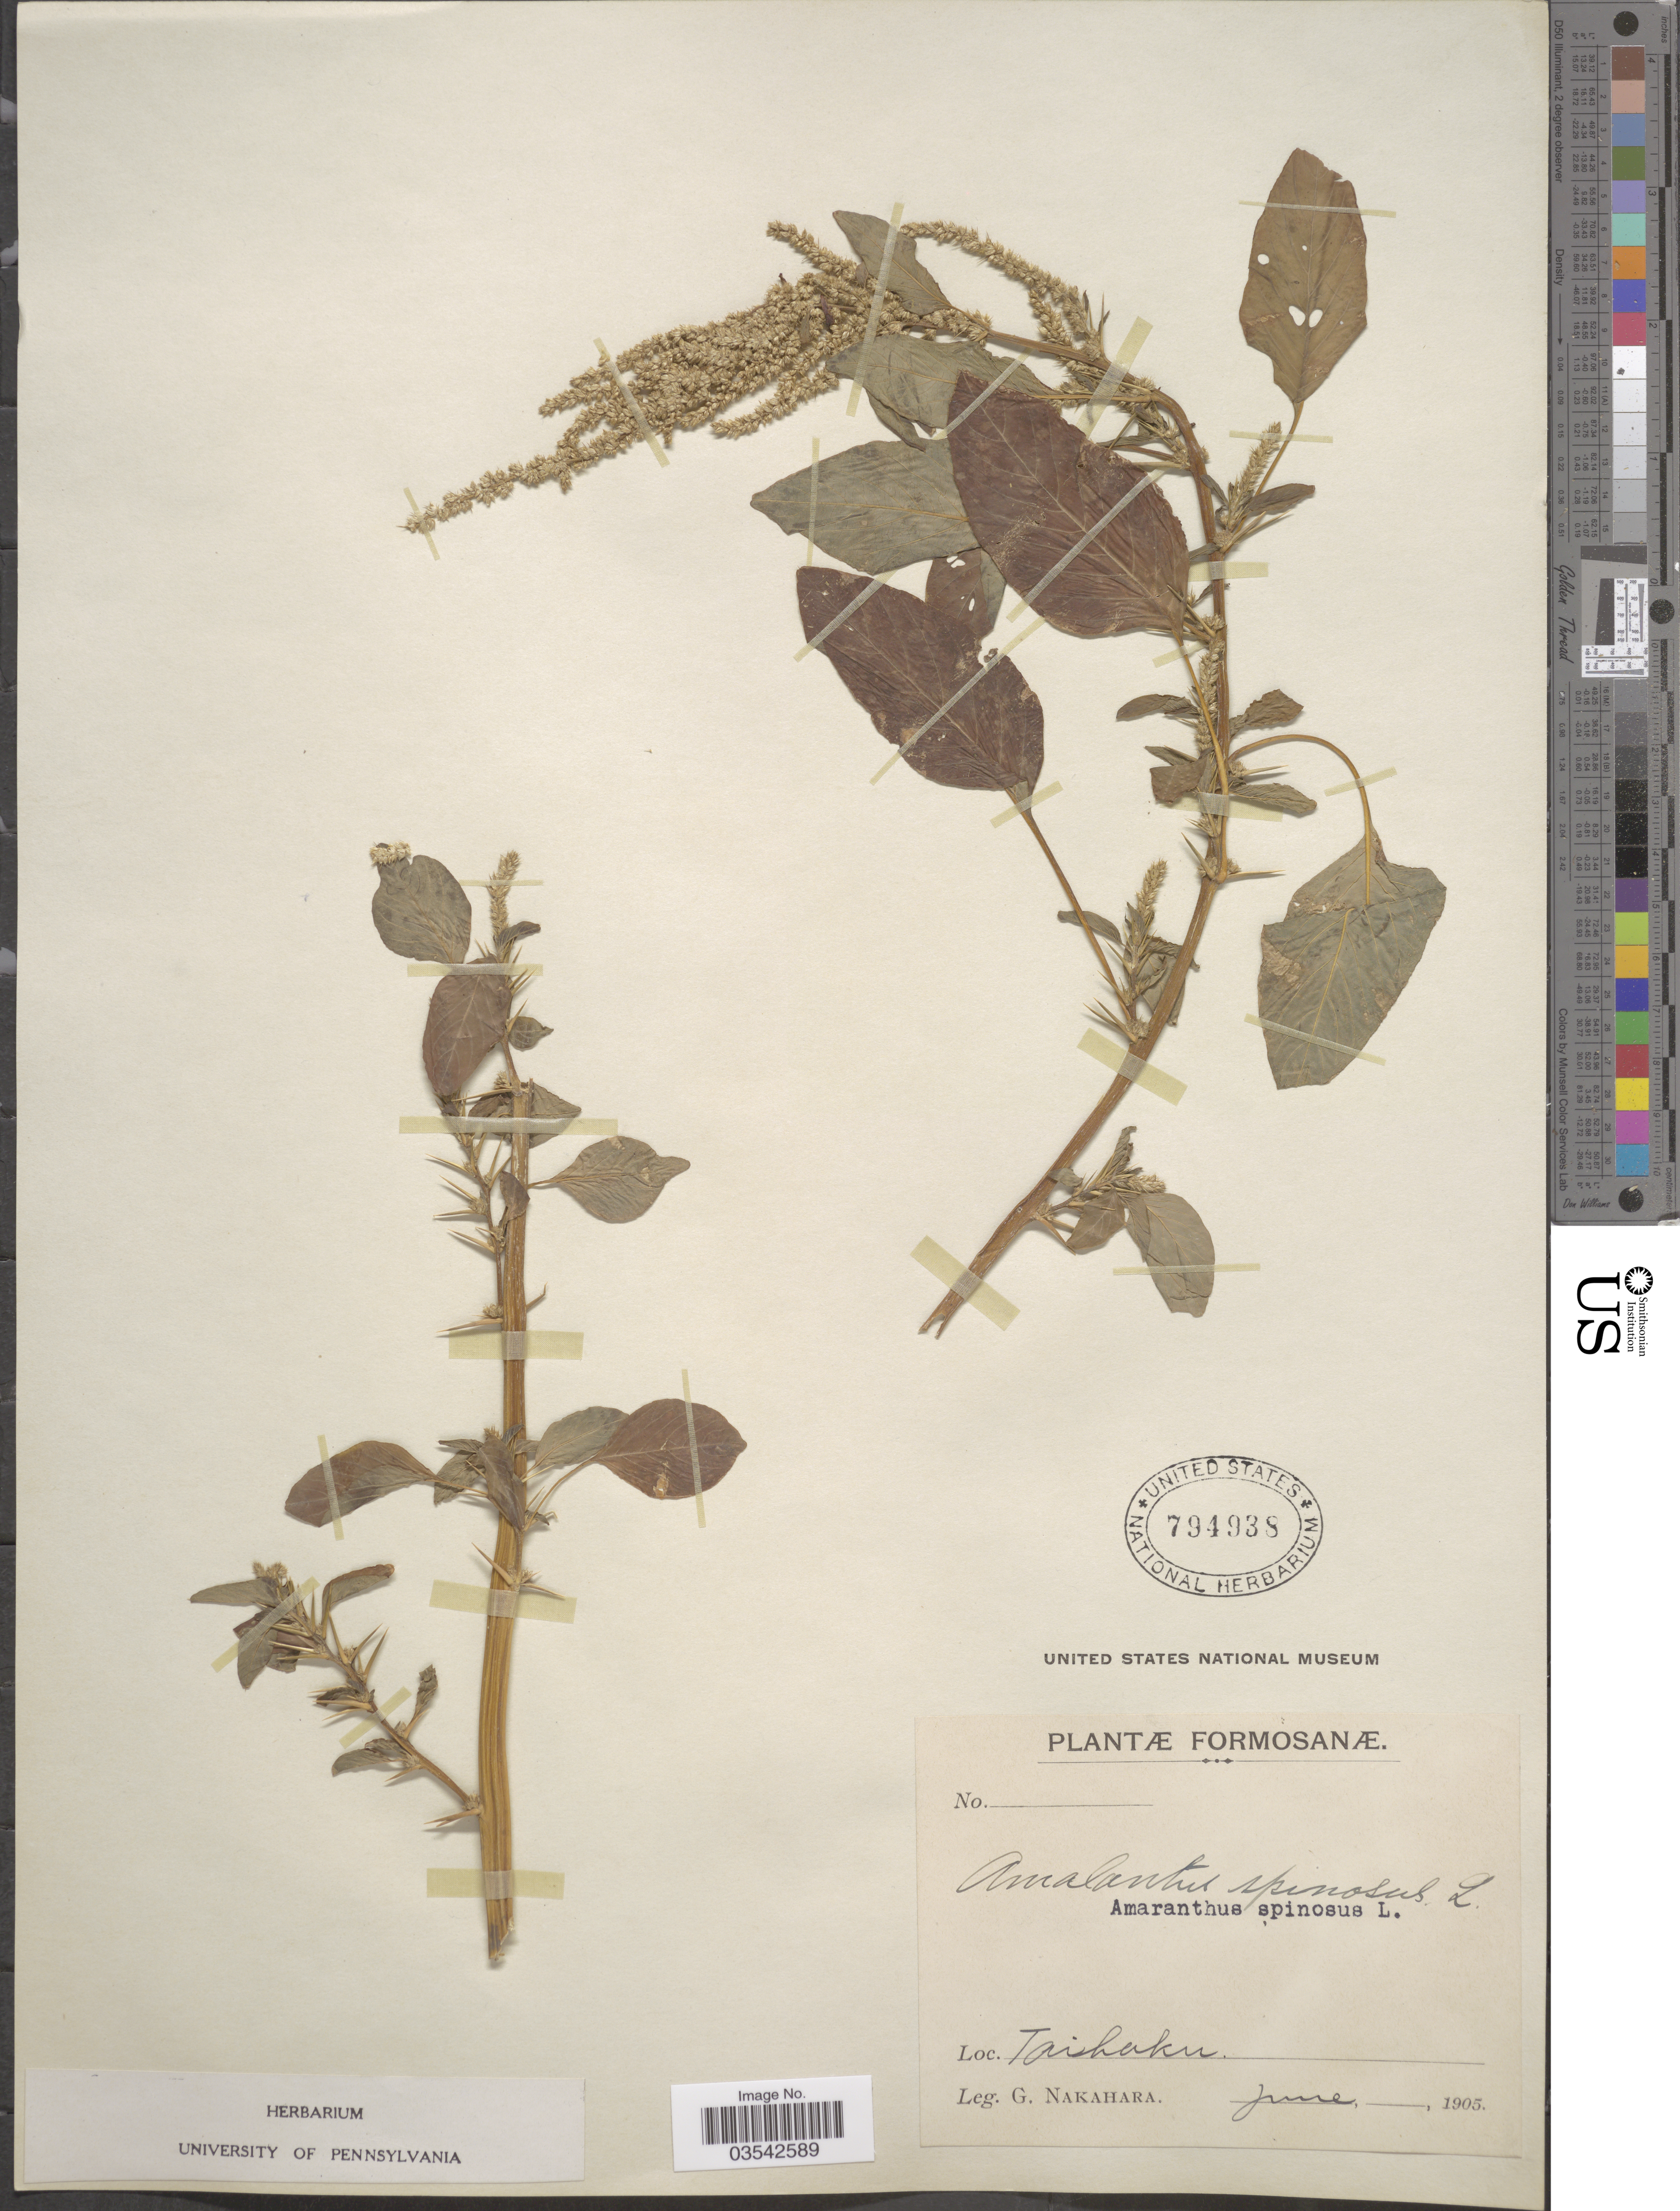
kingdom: Plantae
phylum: Tracheophyta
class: Magnoliopsida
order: Caryophyllales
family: Amaranthaceae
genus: Amaranthus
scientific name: Amaranthus spinosus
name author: L.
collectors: G. Nakahara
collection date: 1905-06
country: Taiwan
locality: Formosanæ. Taihaku.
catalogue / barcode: US 794938